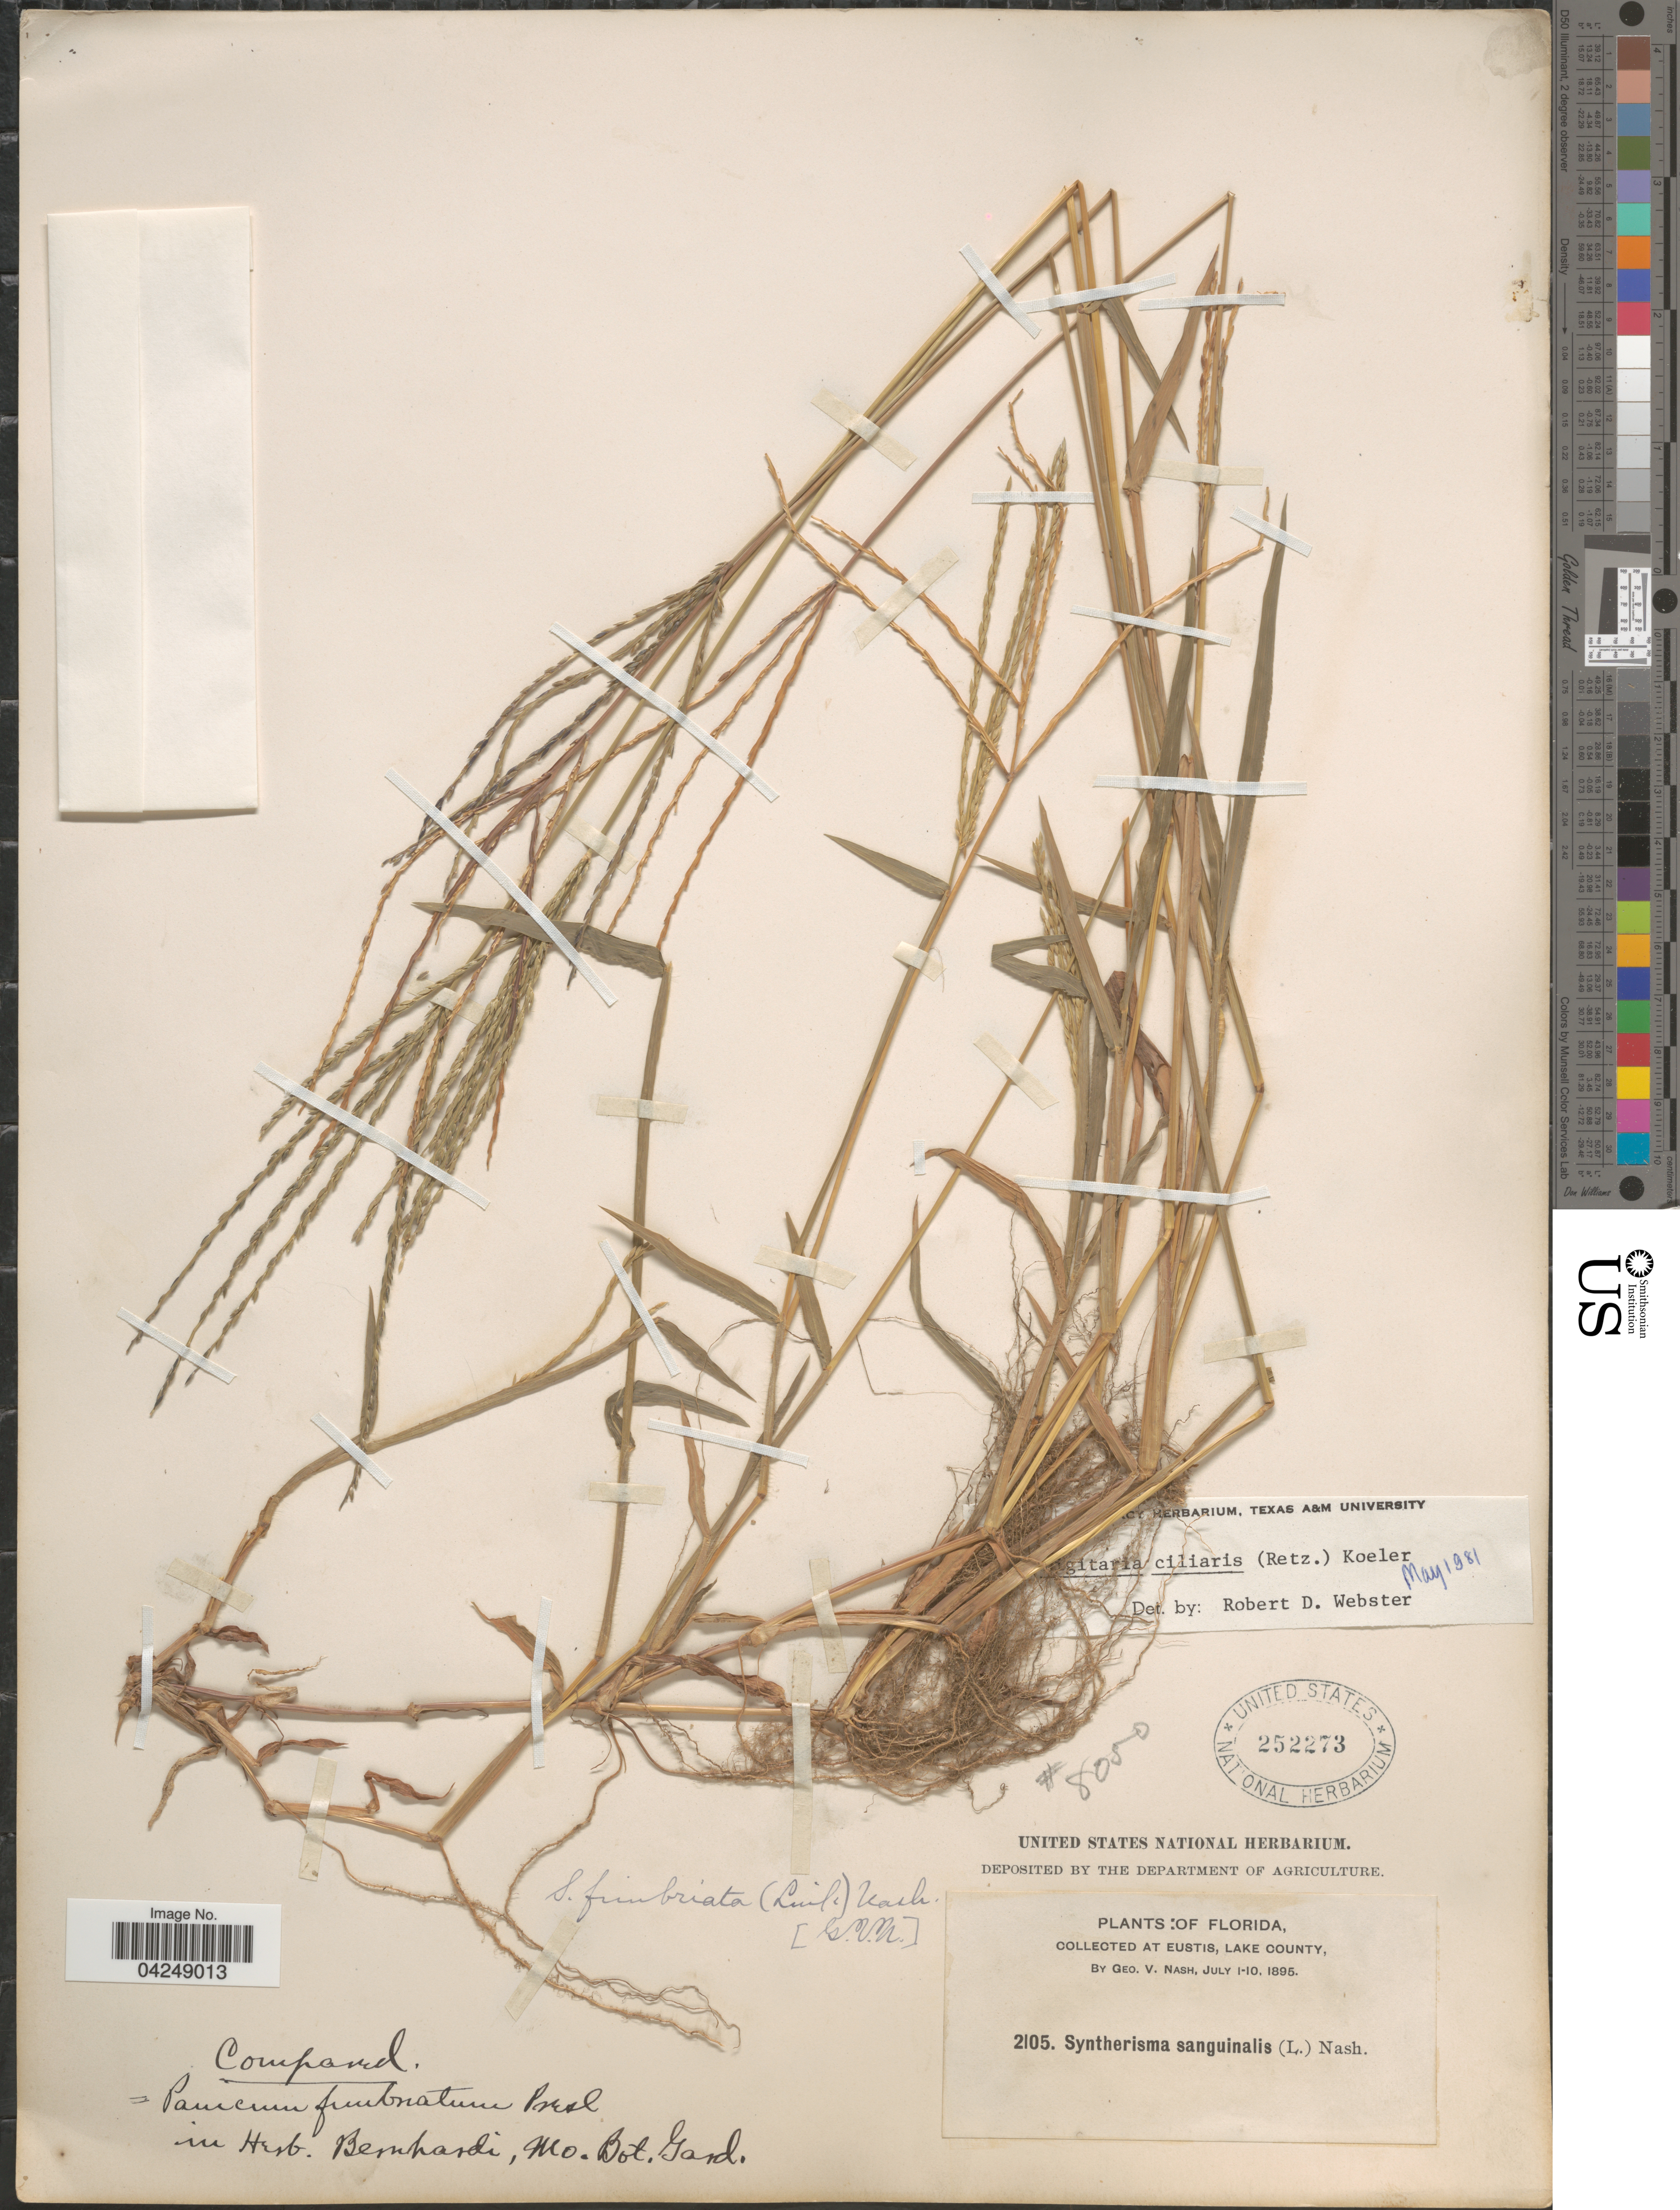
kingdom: Plantae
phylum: Tracheophyta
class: Liliopsida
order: Poales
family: Poaceae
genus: Digitaria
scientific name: Digitaria ciliaris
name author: (Retz.) Koeler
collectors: G. V. Nash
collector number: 2105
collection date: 1895-07-01/1895-07-10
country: United States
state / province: Florida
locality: Eustis, Lake County.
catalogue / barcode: US 252273